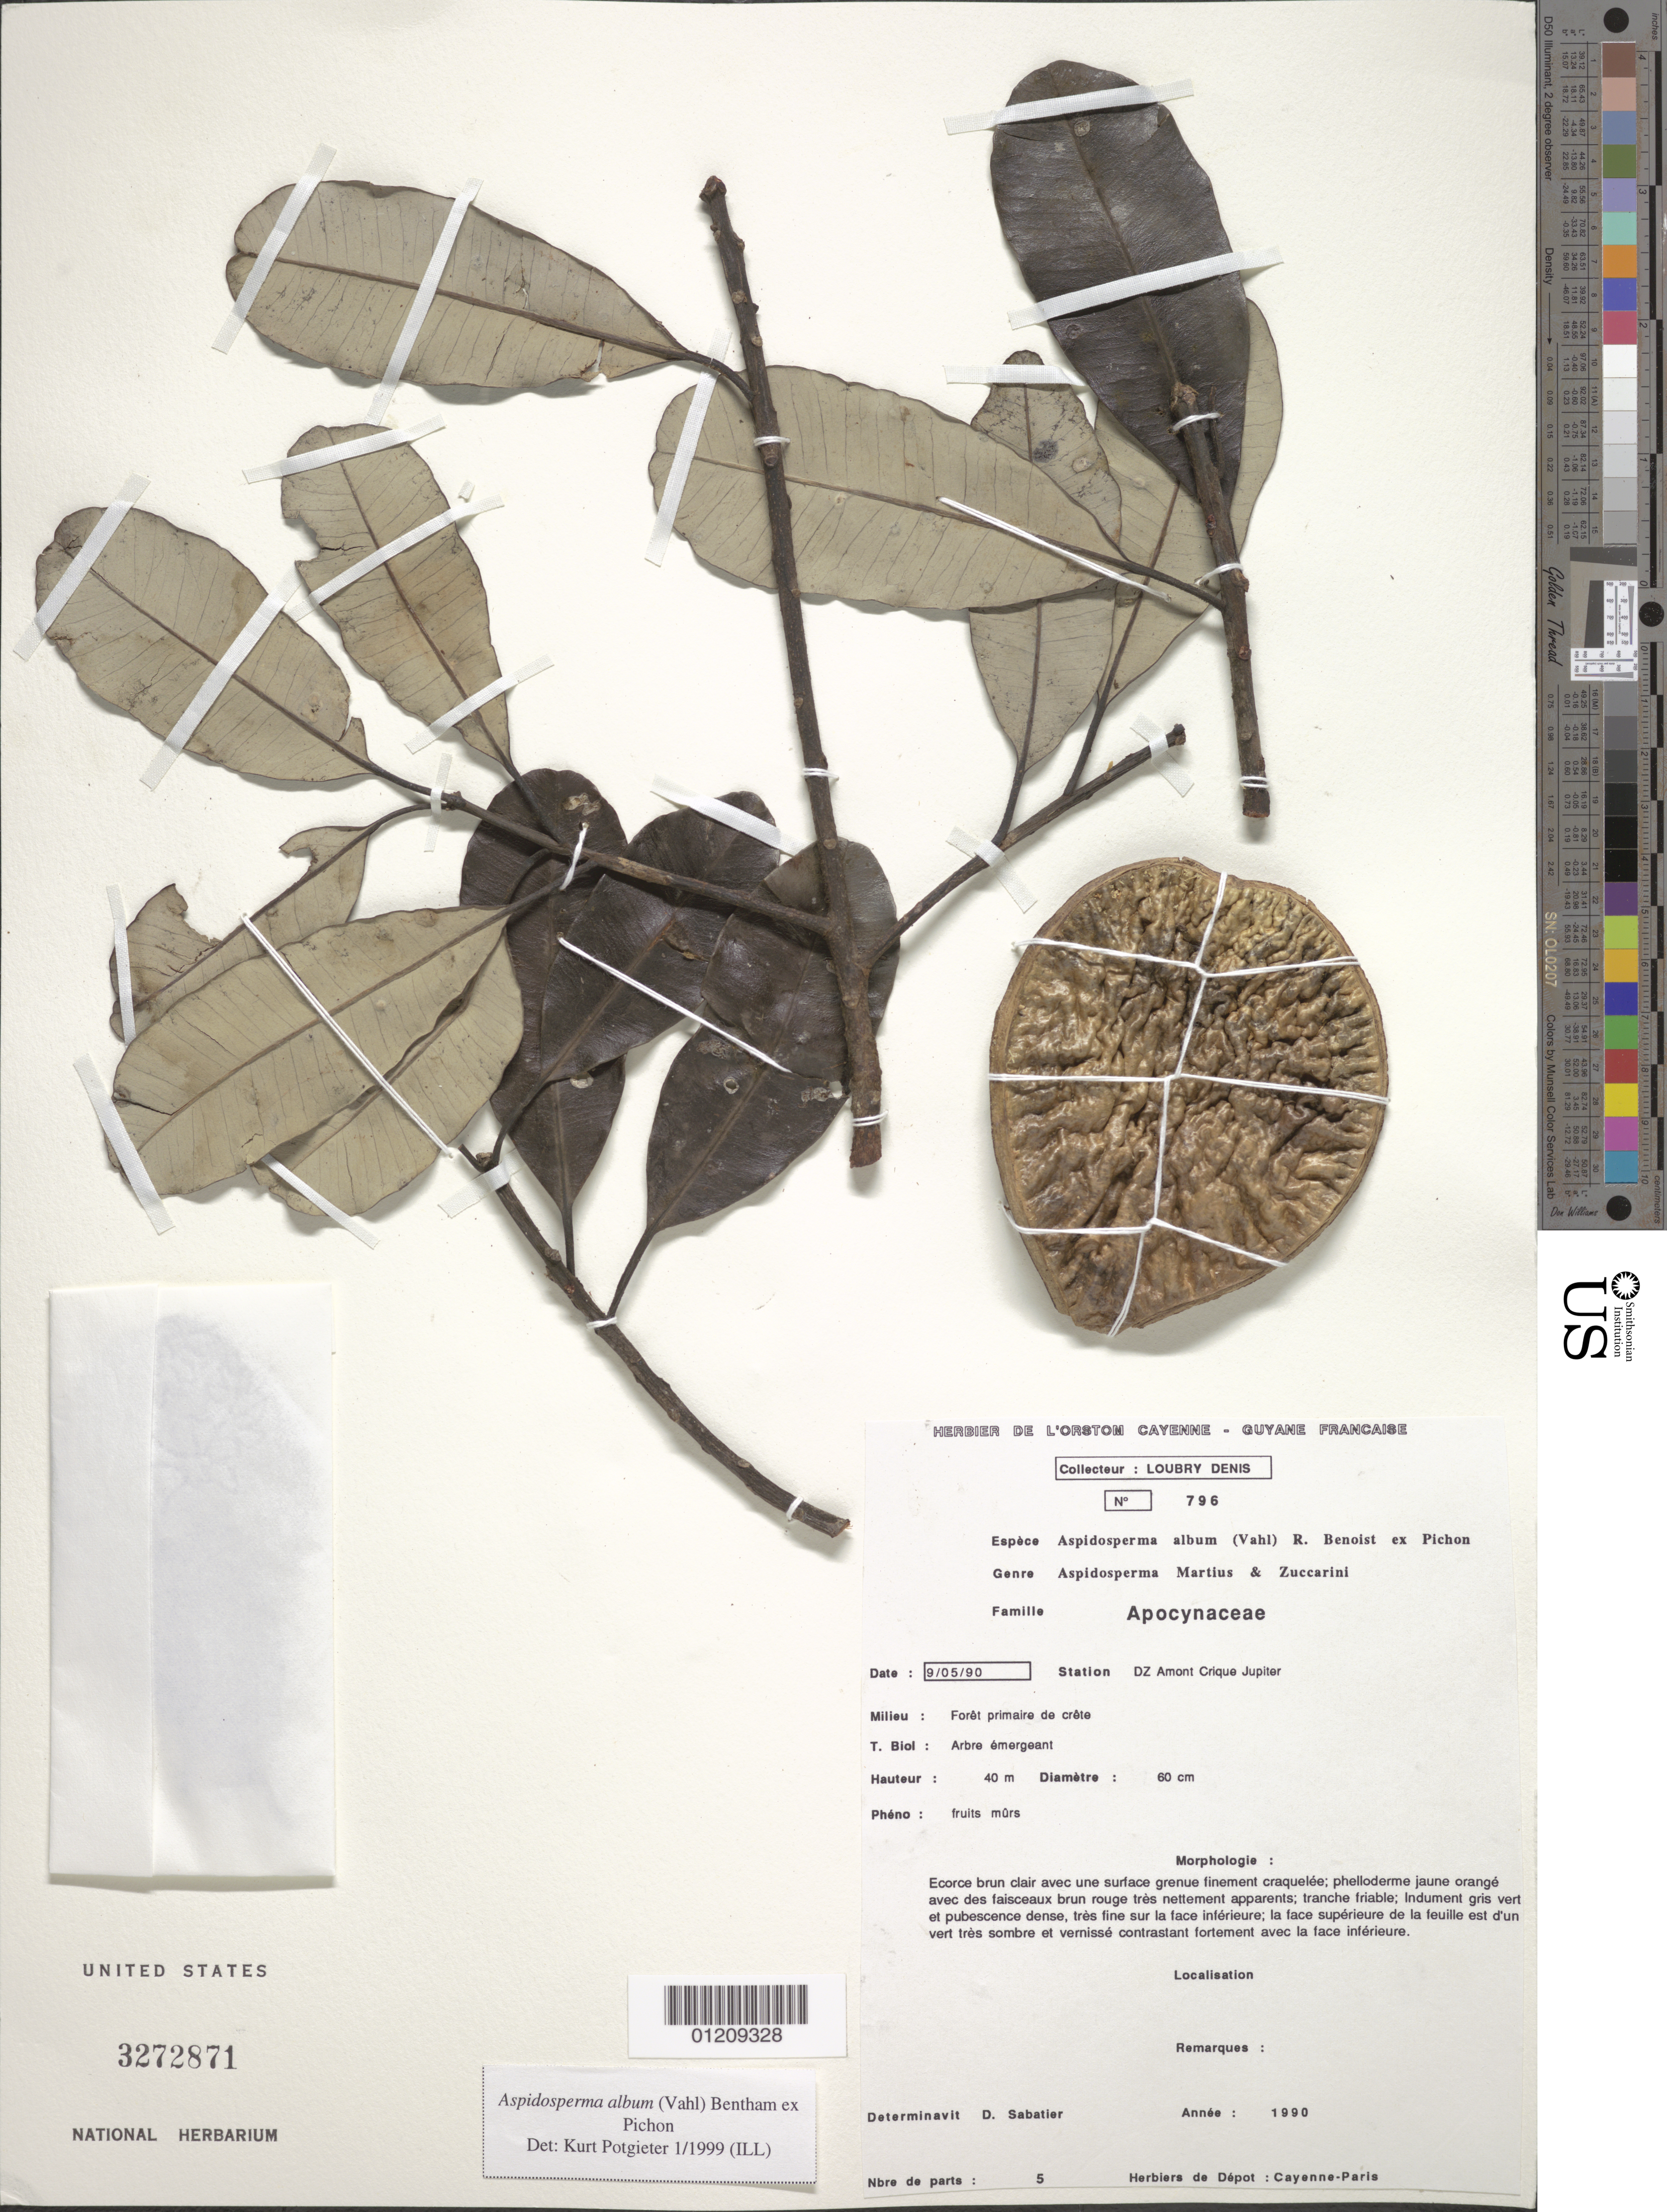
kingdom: Plantae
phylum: Tracheophyta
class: Magnoliopsida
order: Gentianales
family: Apocynaceae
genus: Aspidosperma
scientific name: Aspidosperma album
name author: (Vahl) Benoist ex Pichon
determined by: Potgieter, K.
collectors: D. Loubry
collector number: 796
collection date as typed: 9/05/90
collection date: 1990-05-09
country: French Guiana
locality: DZ Amont Crique Jupiter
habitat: Foret primare de crete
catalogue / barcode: US 3272871